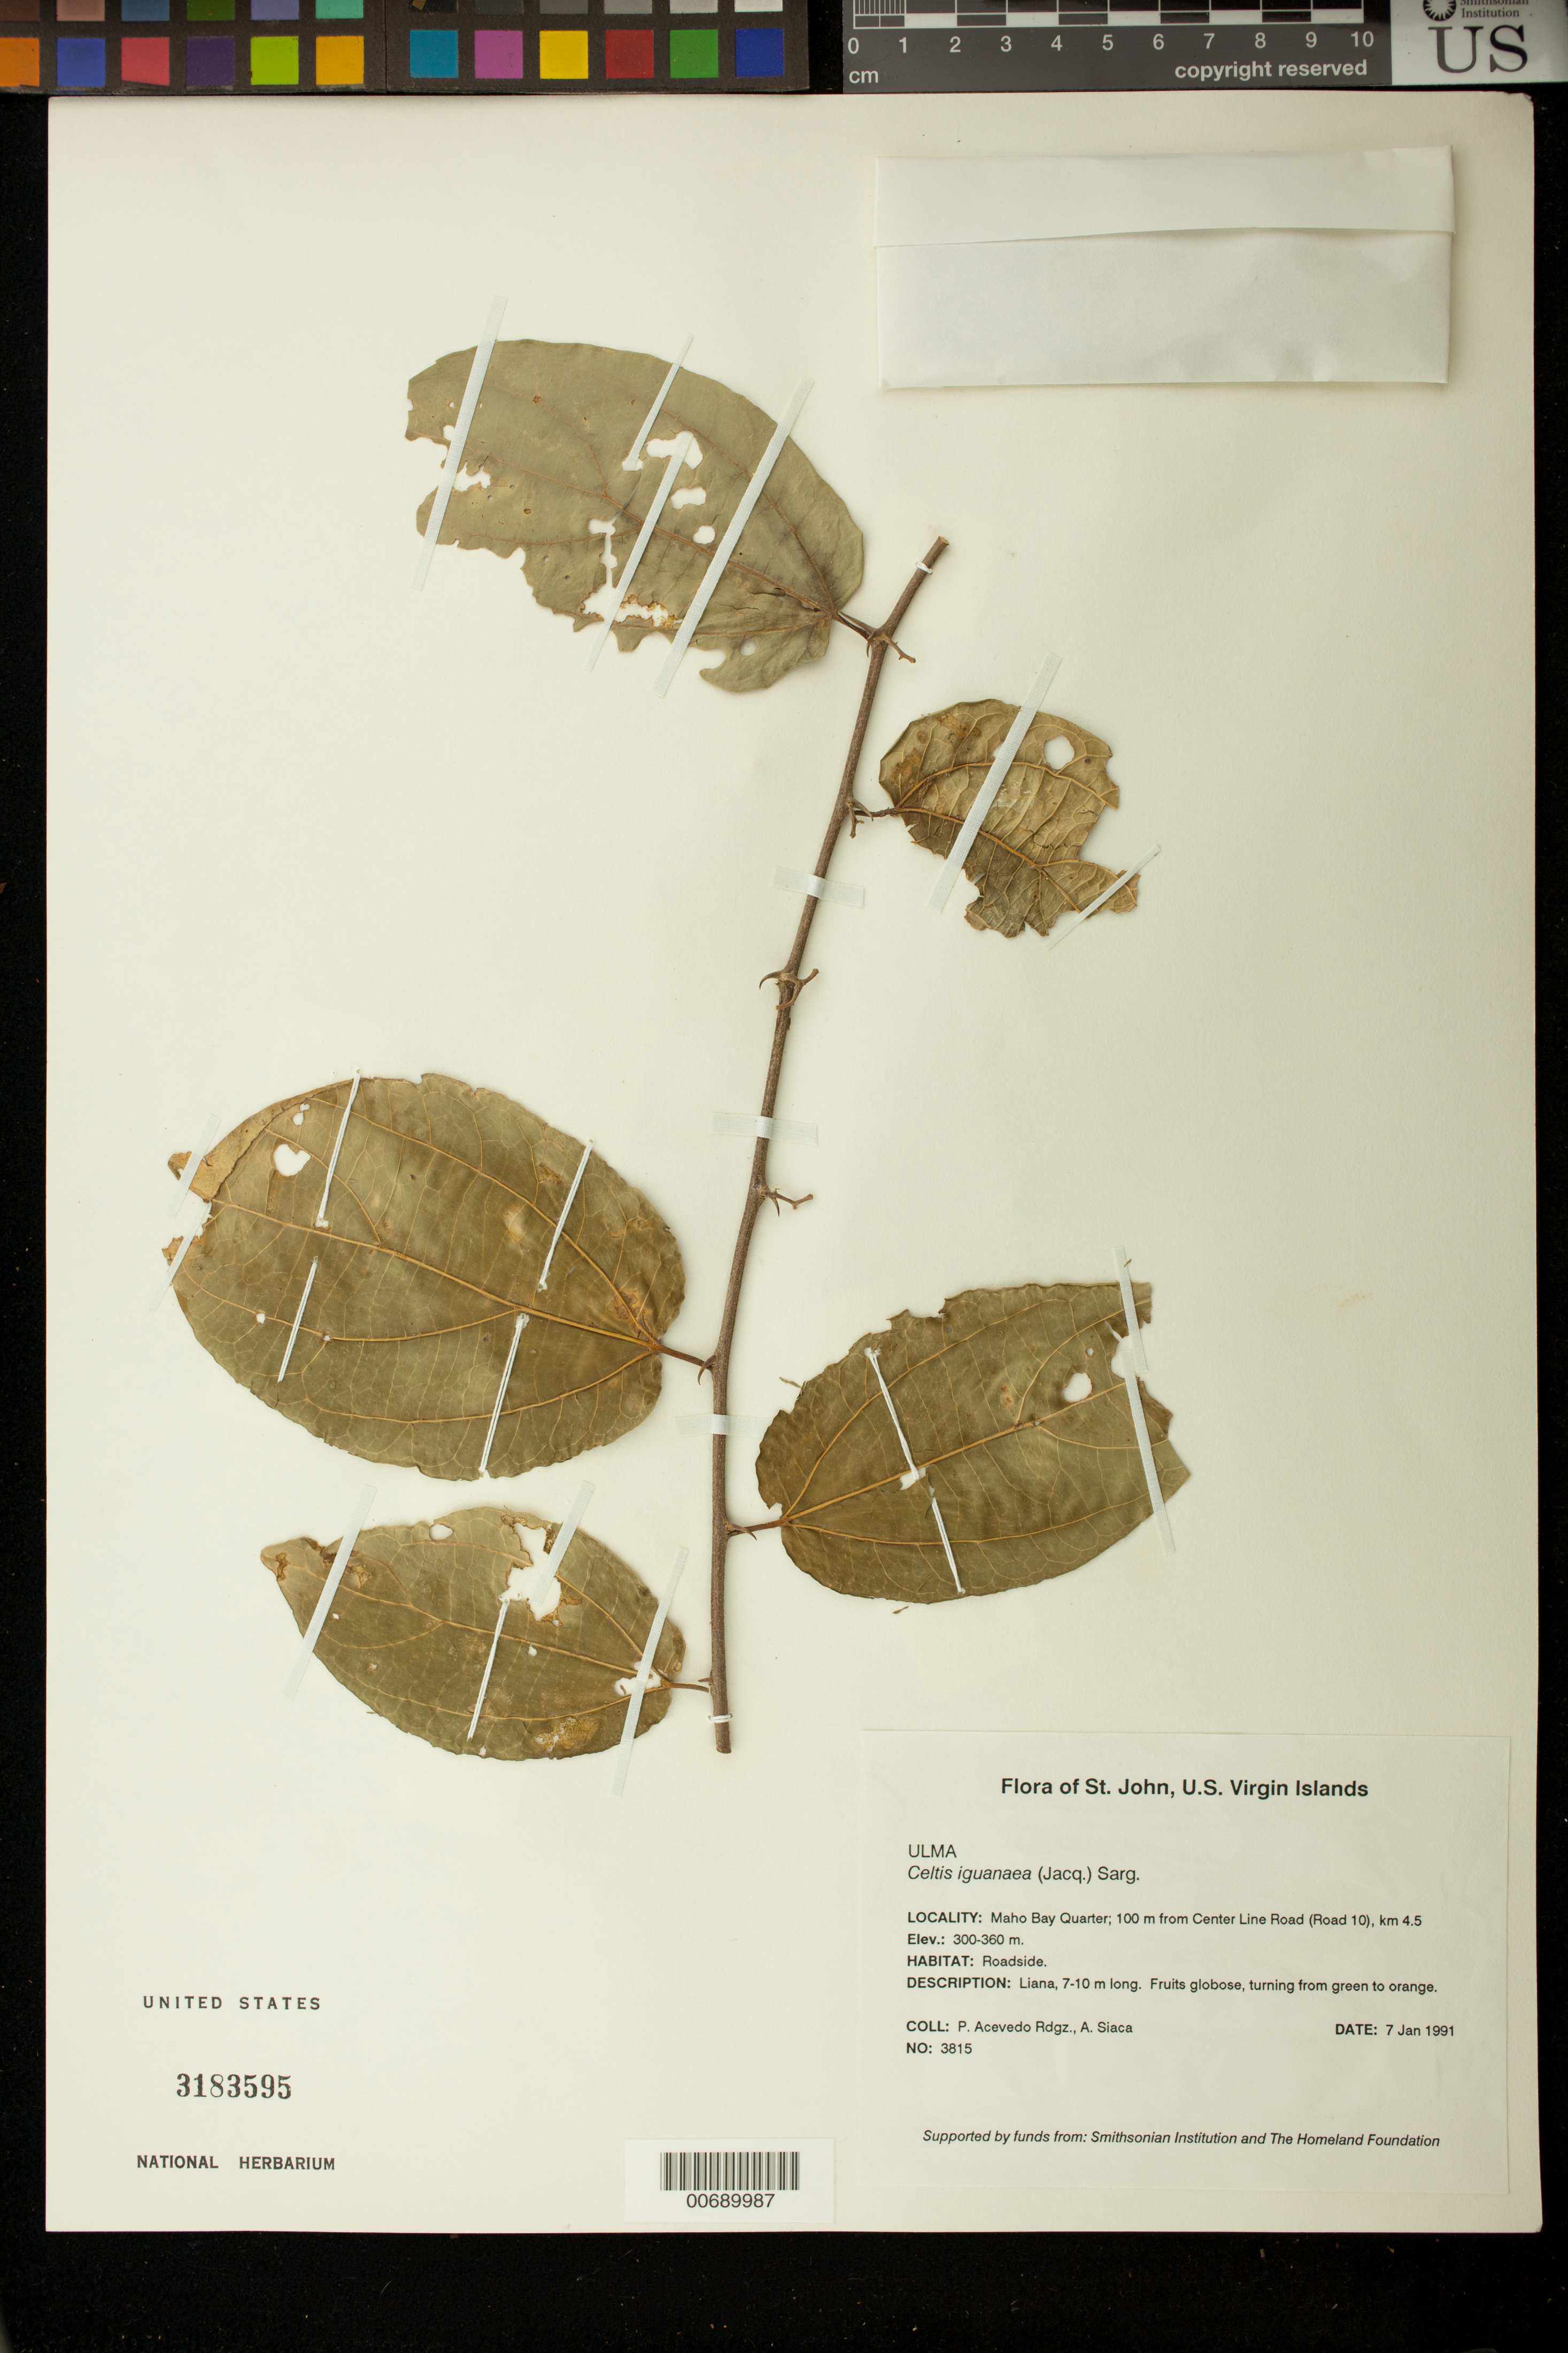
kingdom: Plantae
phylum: Tracheophyta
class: Magnoliopsida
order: Rosales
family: Cannabaceae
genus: Celtis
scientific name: Celtis iguanaea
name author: (Jacq.) Sarg.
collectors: P. Acevedo-Rodr. & A. Siaca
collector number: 3815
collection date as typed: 07 Jan 1991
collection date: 1991-01-07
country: U.S. Virgin Islands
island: St. John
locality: Maho Bay Quarter; 100 m from Center Line Road (Road 10), km 4.5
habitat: Roadside.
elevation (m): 300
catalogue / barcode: US 3183595